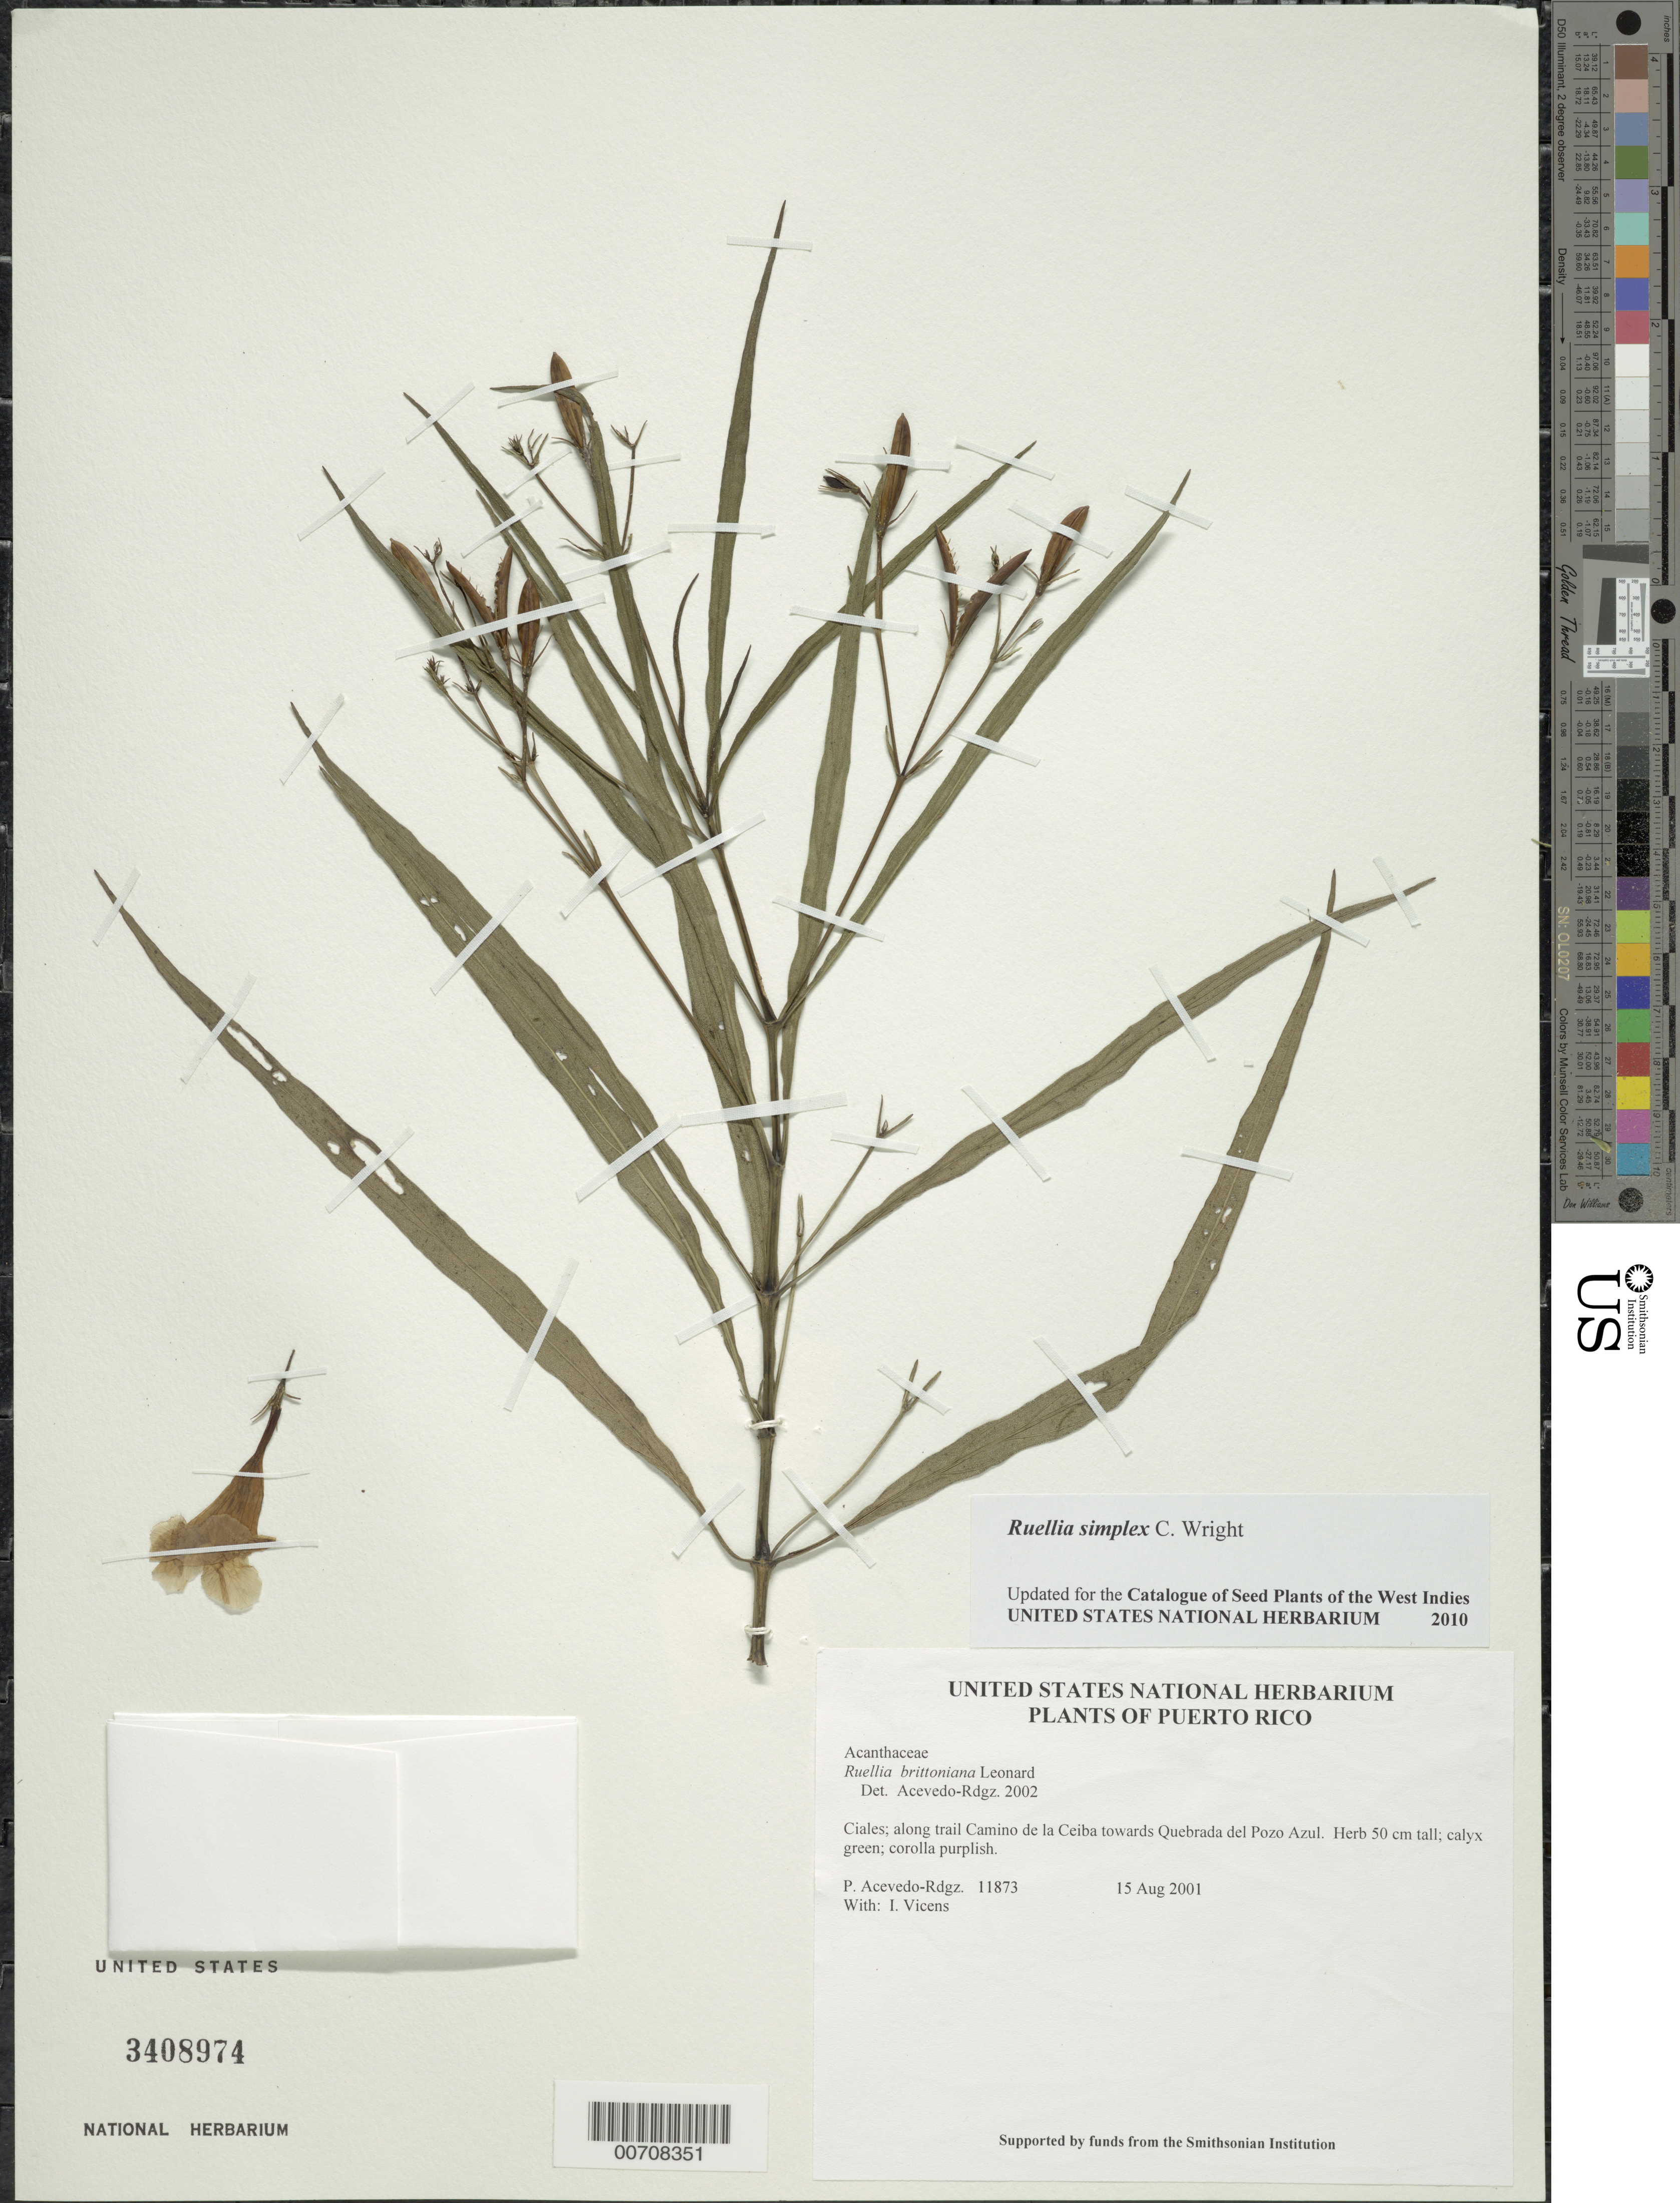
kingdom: Plantae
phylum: Tracheophyta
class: Magnoliopsida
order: Lamiales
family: Acanthaceae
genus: Ruellia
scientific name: Ruellia brittoniana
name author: Leonard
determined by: Acevedo-Rodríguez, P., (BOT), Smithsonian Institution - National Museum of Natural History (UNITED STATES)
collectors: P. Acevedo-Rodr. & I. Vicens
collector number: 11873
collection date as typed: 15 Aug 2001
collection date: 2001-08-15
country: Puerto Rico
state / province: Ciales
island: Puerto Rico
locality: Ciales; along trail Camino de la Ceiba towards Quebrada del Pozo Azul.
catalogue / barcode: US 3408974